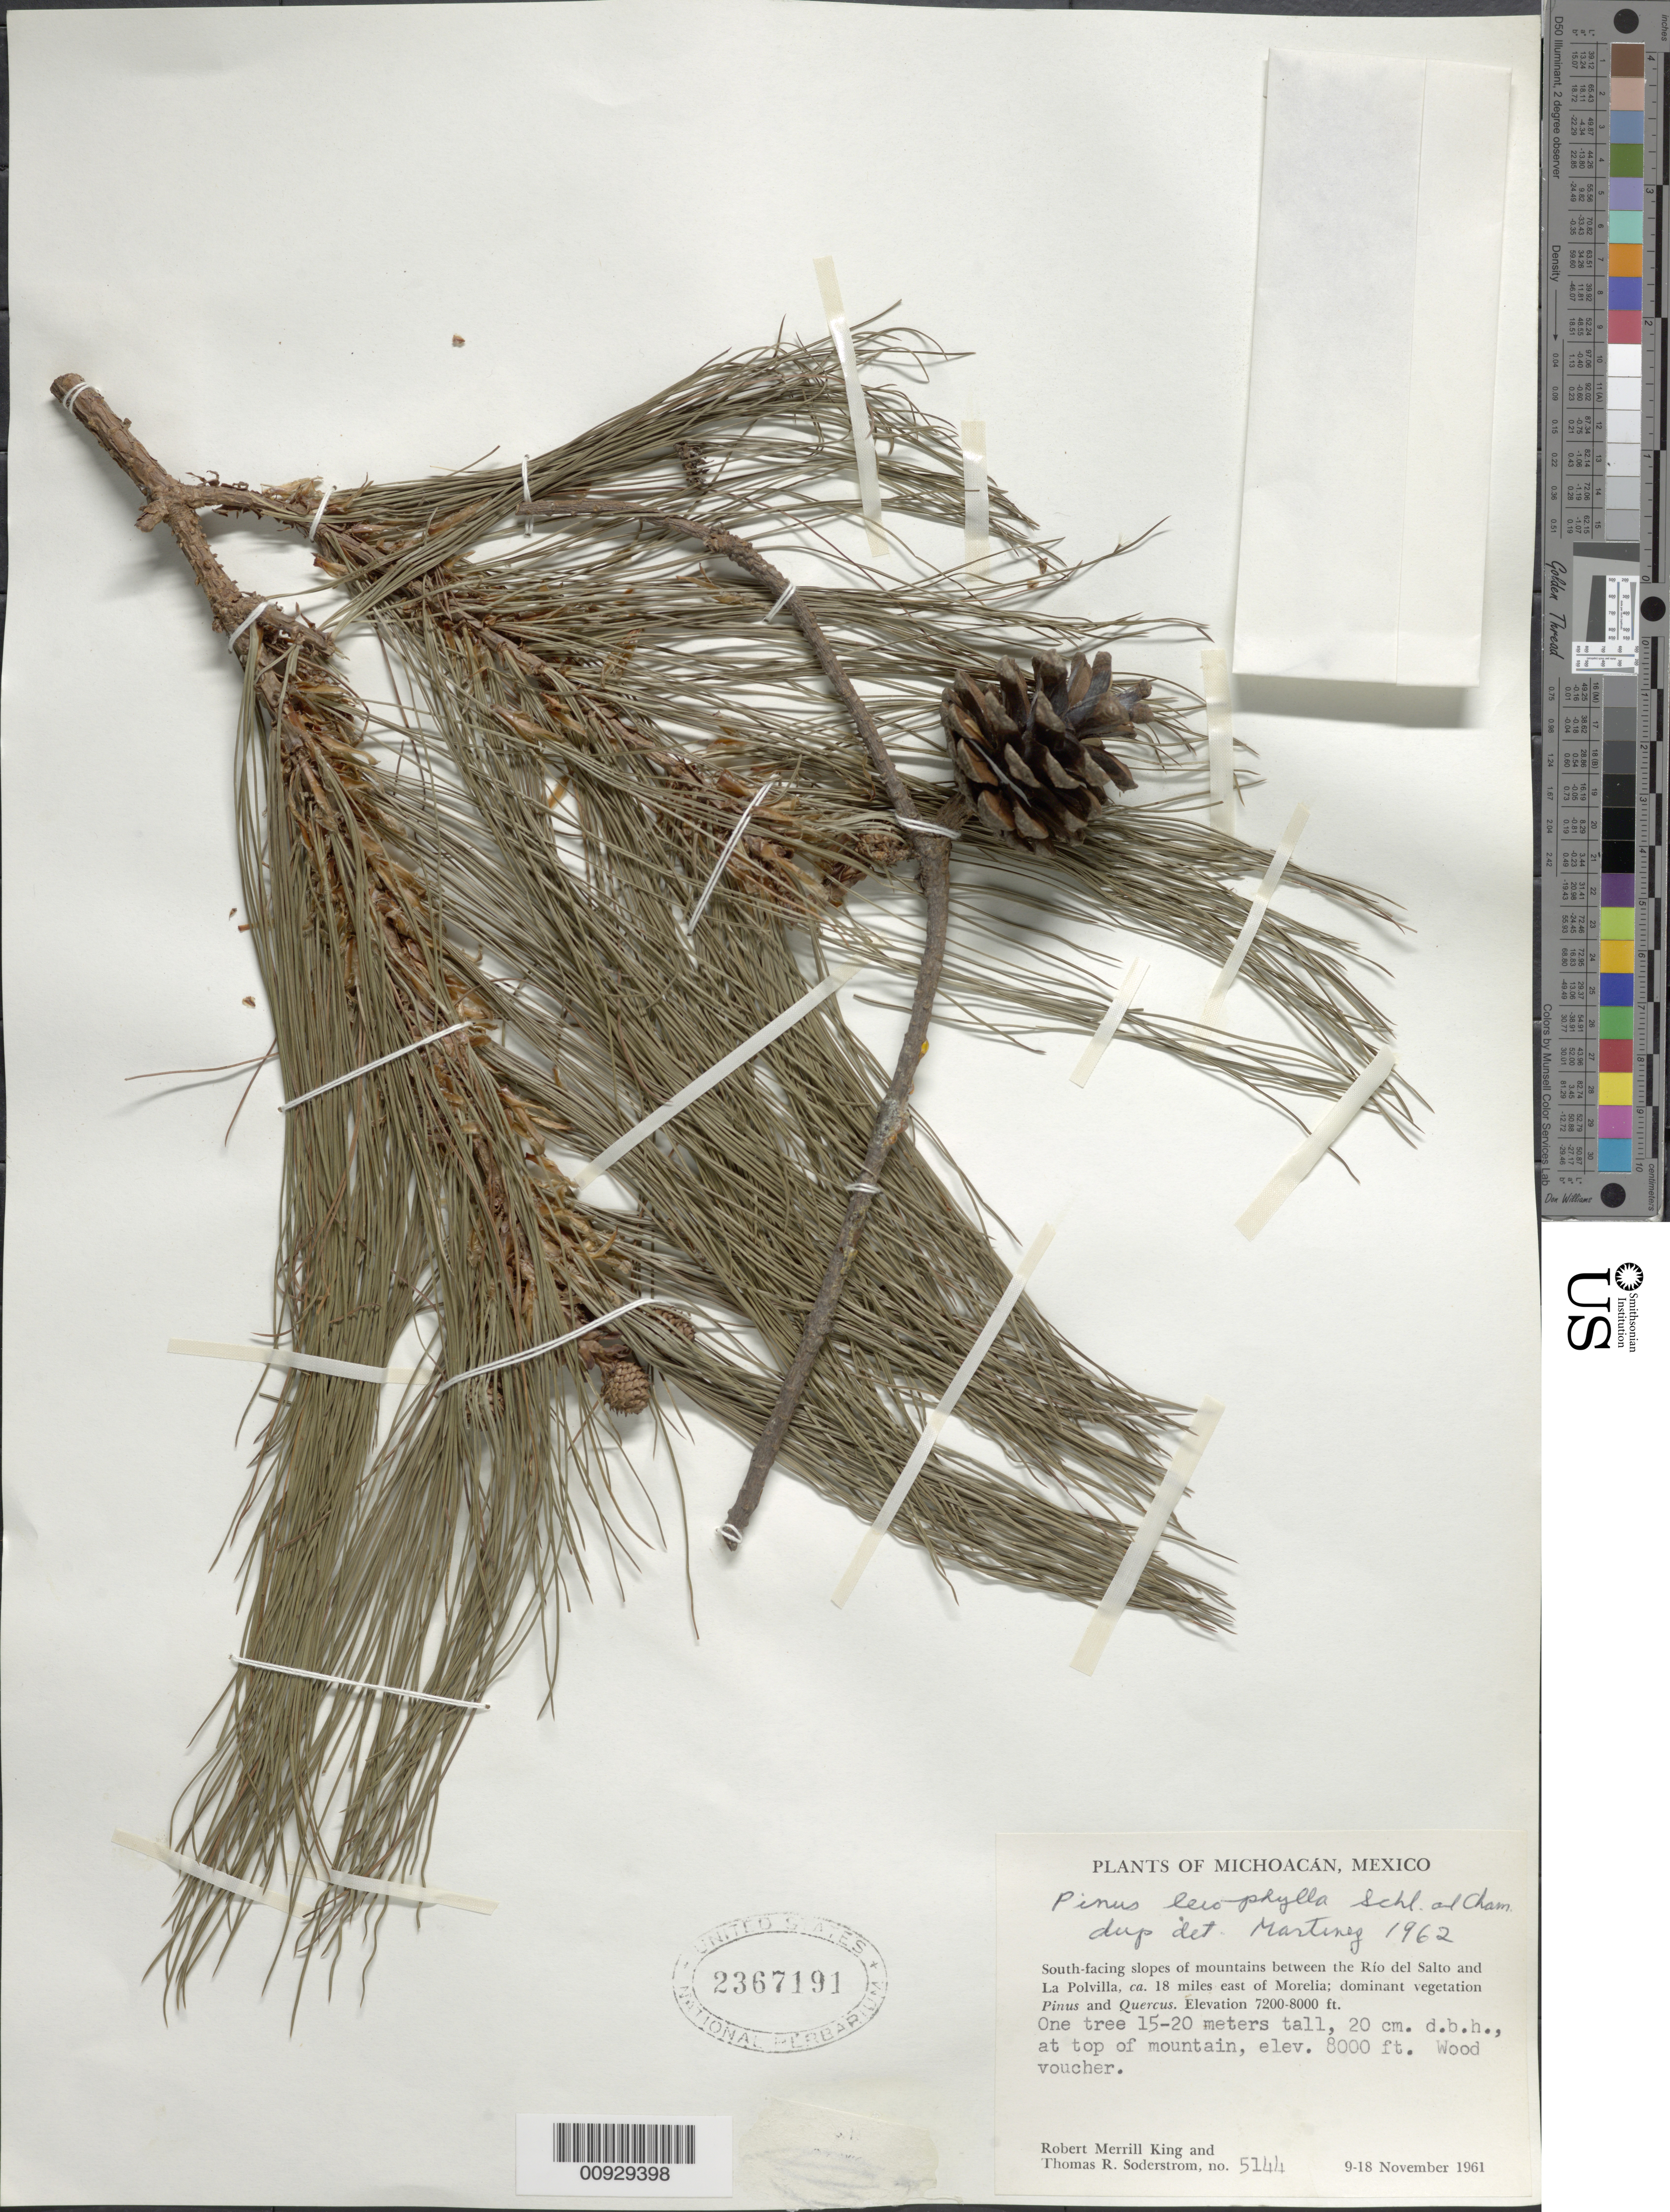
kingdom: Plantae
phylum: Tracheophyta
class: Pinopsida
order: Pinales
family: Pinaceae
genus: Pinus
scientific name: Pinus leiophylla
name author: Schiede ex Schltdl. & Cham.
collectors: R. M. King & T. R. Soderstrom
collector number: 5144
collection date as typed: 09 Nov 1961 to 18 Nov 1961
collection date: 1961-11-09/1961-11-18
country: Mexico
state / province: Michoacán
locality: Between the Río del Salto and La Polvilla, ca. 18 miles east of Morelia.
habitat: At the top of mountain; dominant vegetation Pinus and Quercus.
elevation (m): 2438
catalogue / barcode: US 2367191